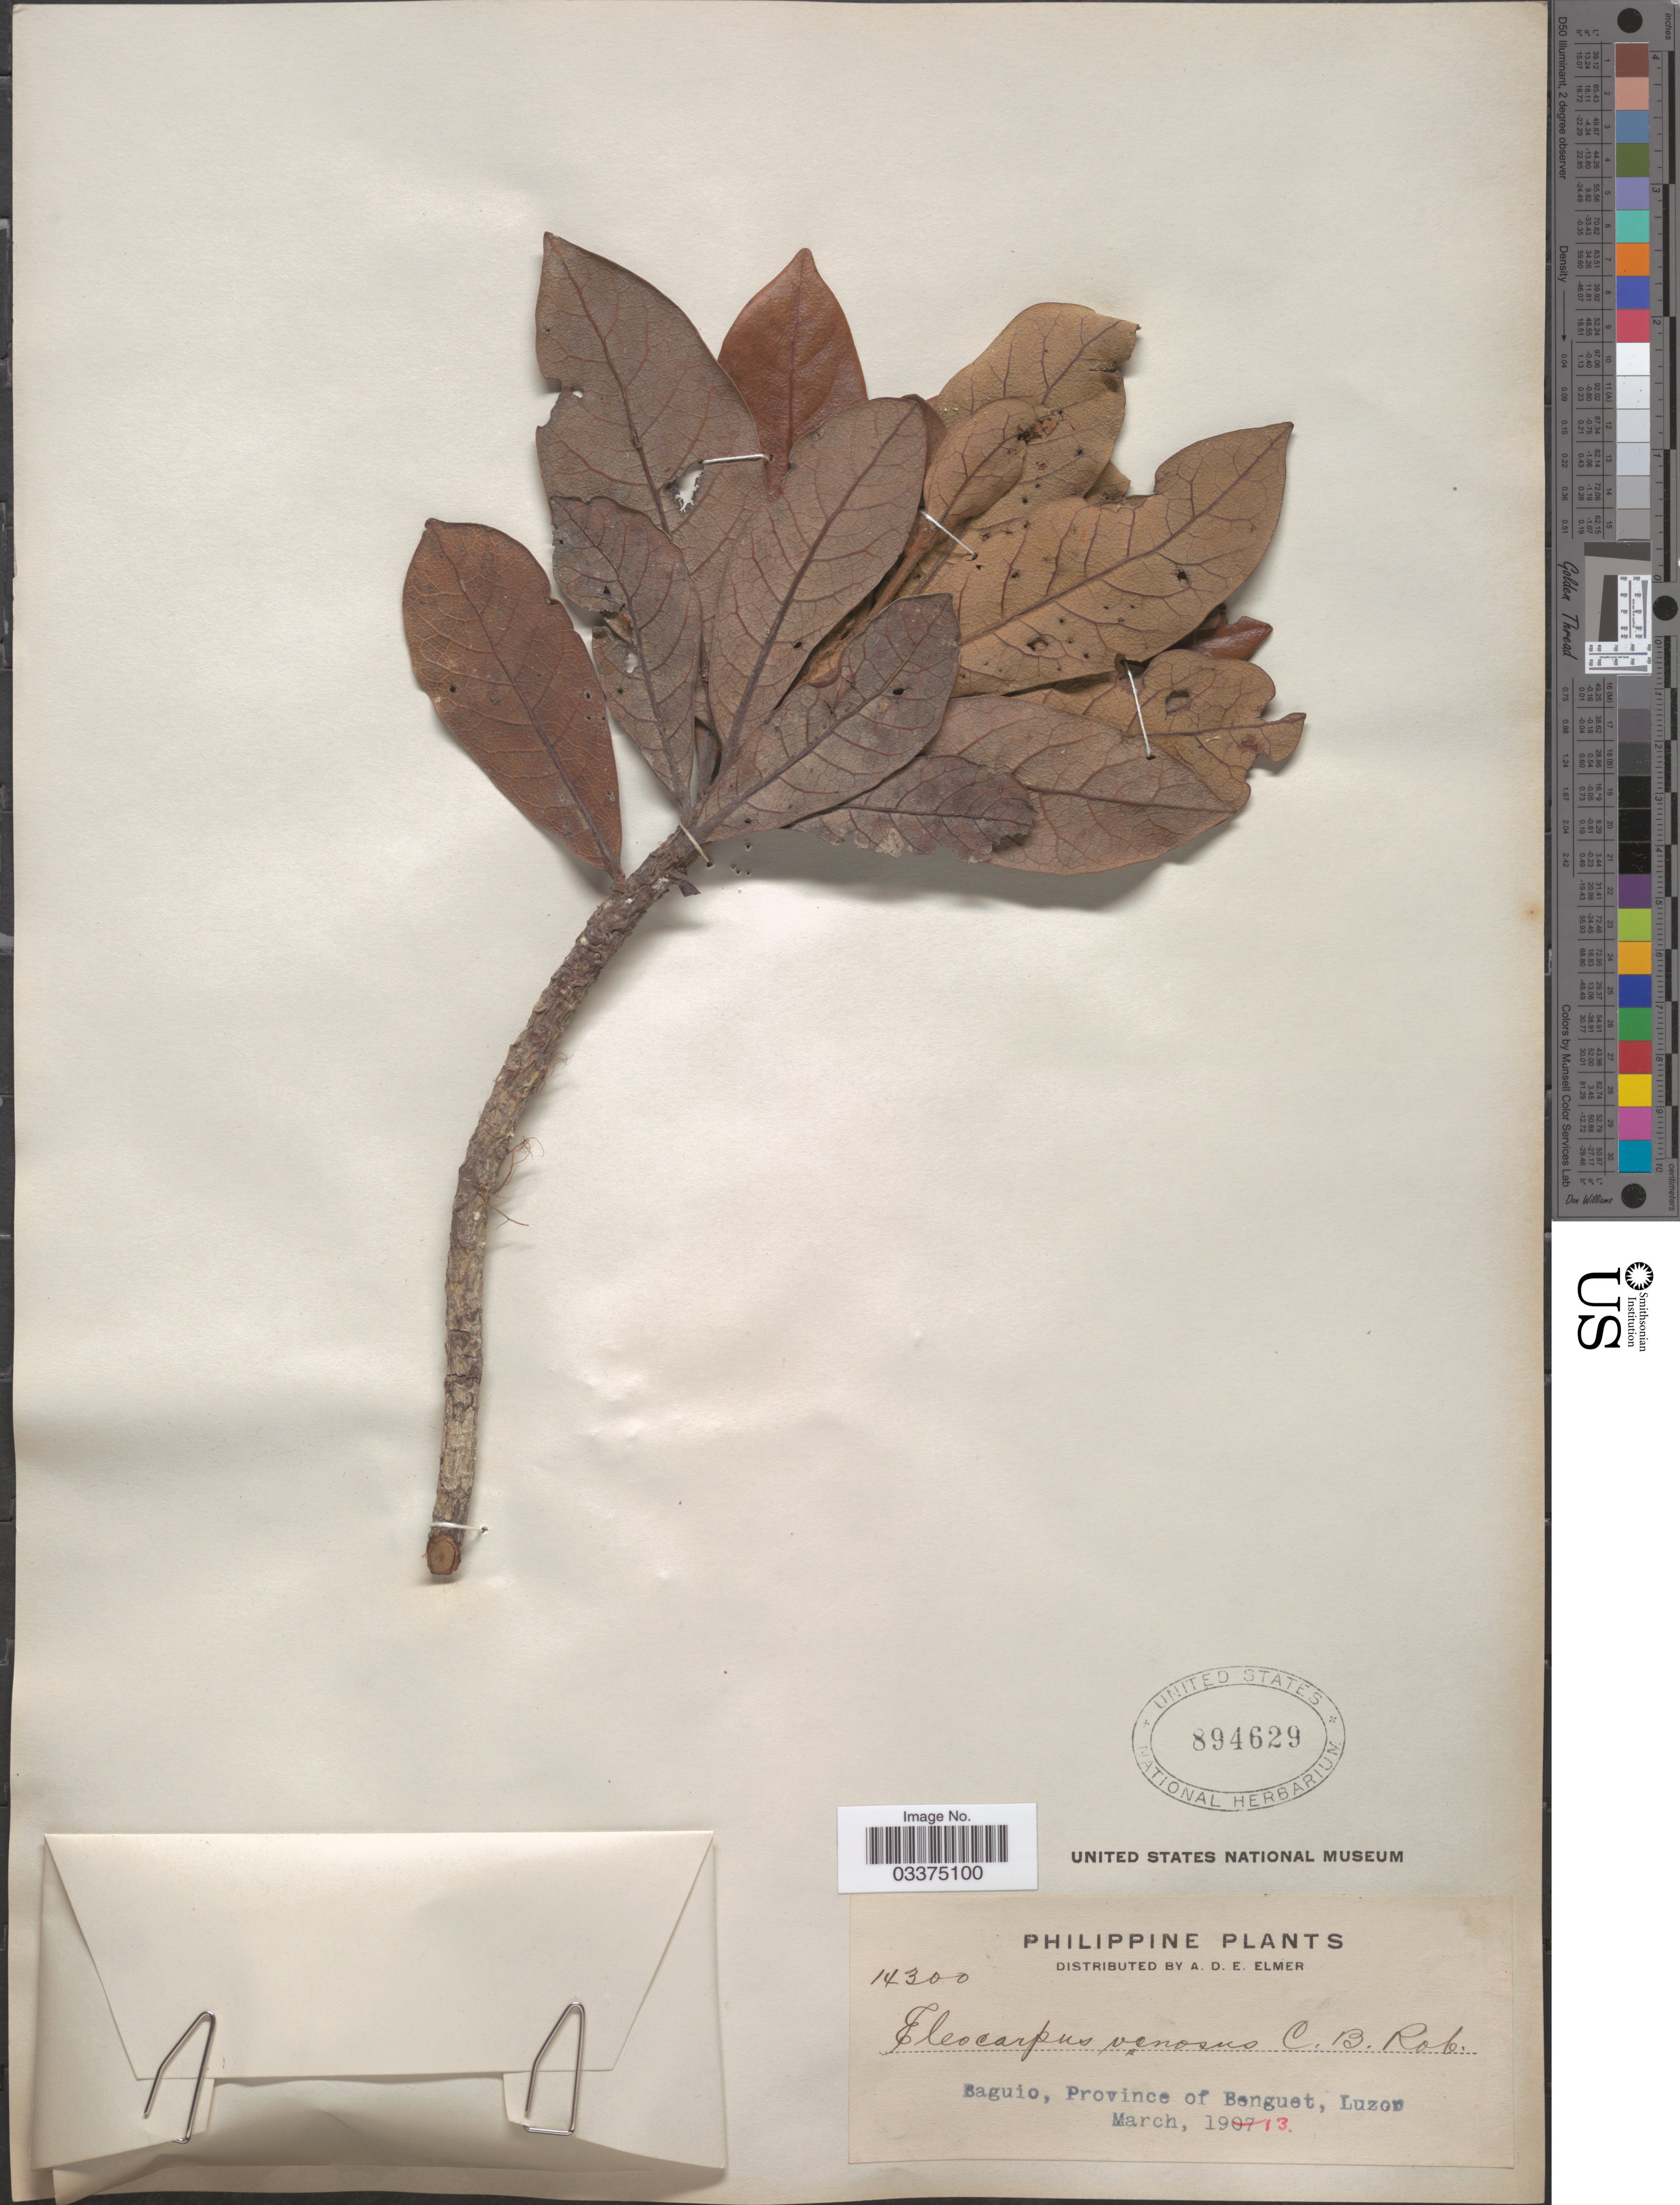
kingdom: Plantae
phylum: Tracheophyta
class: Magnoliopsida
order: Oxalidales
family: Elaeocarpaceae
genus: Elaeocarpus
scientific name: Elaeocarpus venosus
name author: C.B. Rob.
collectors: A. D. E. Elmer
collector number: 14300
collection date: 1913-03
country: Philippines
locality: Baguio, Province of Benguet, Luzon.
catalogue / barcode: US 894629